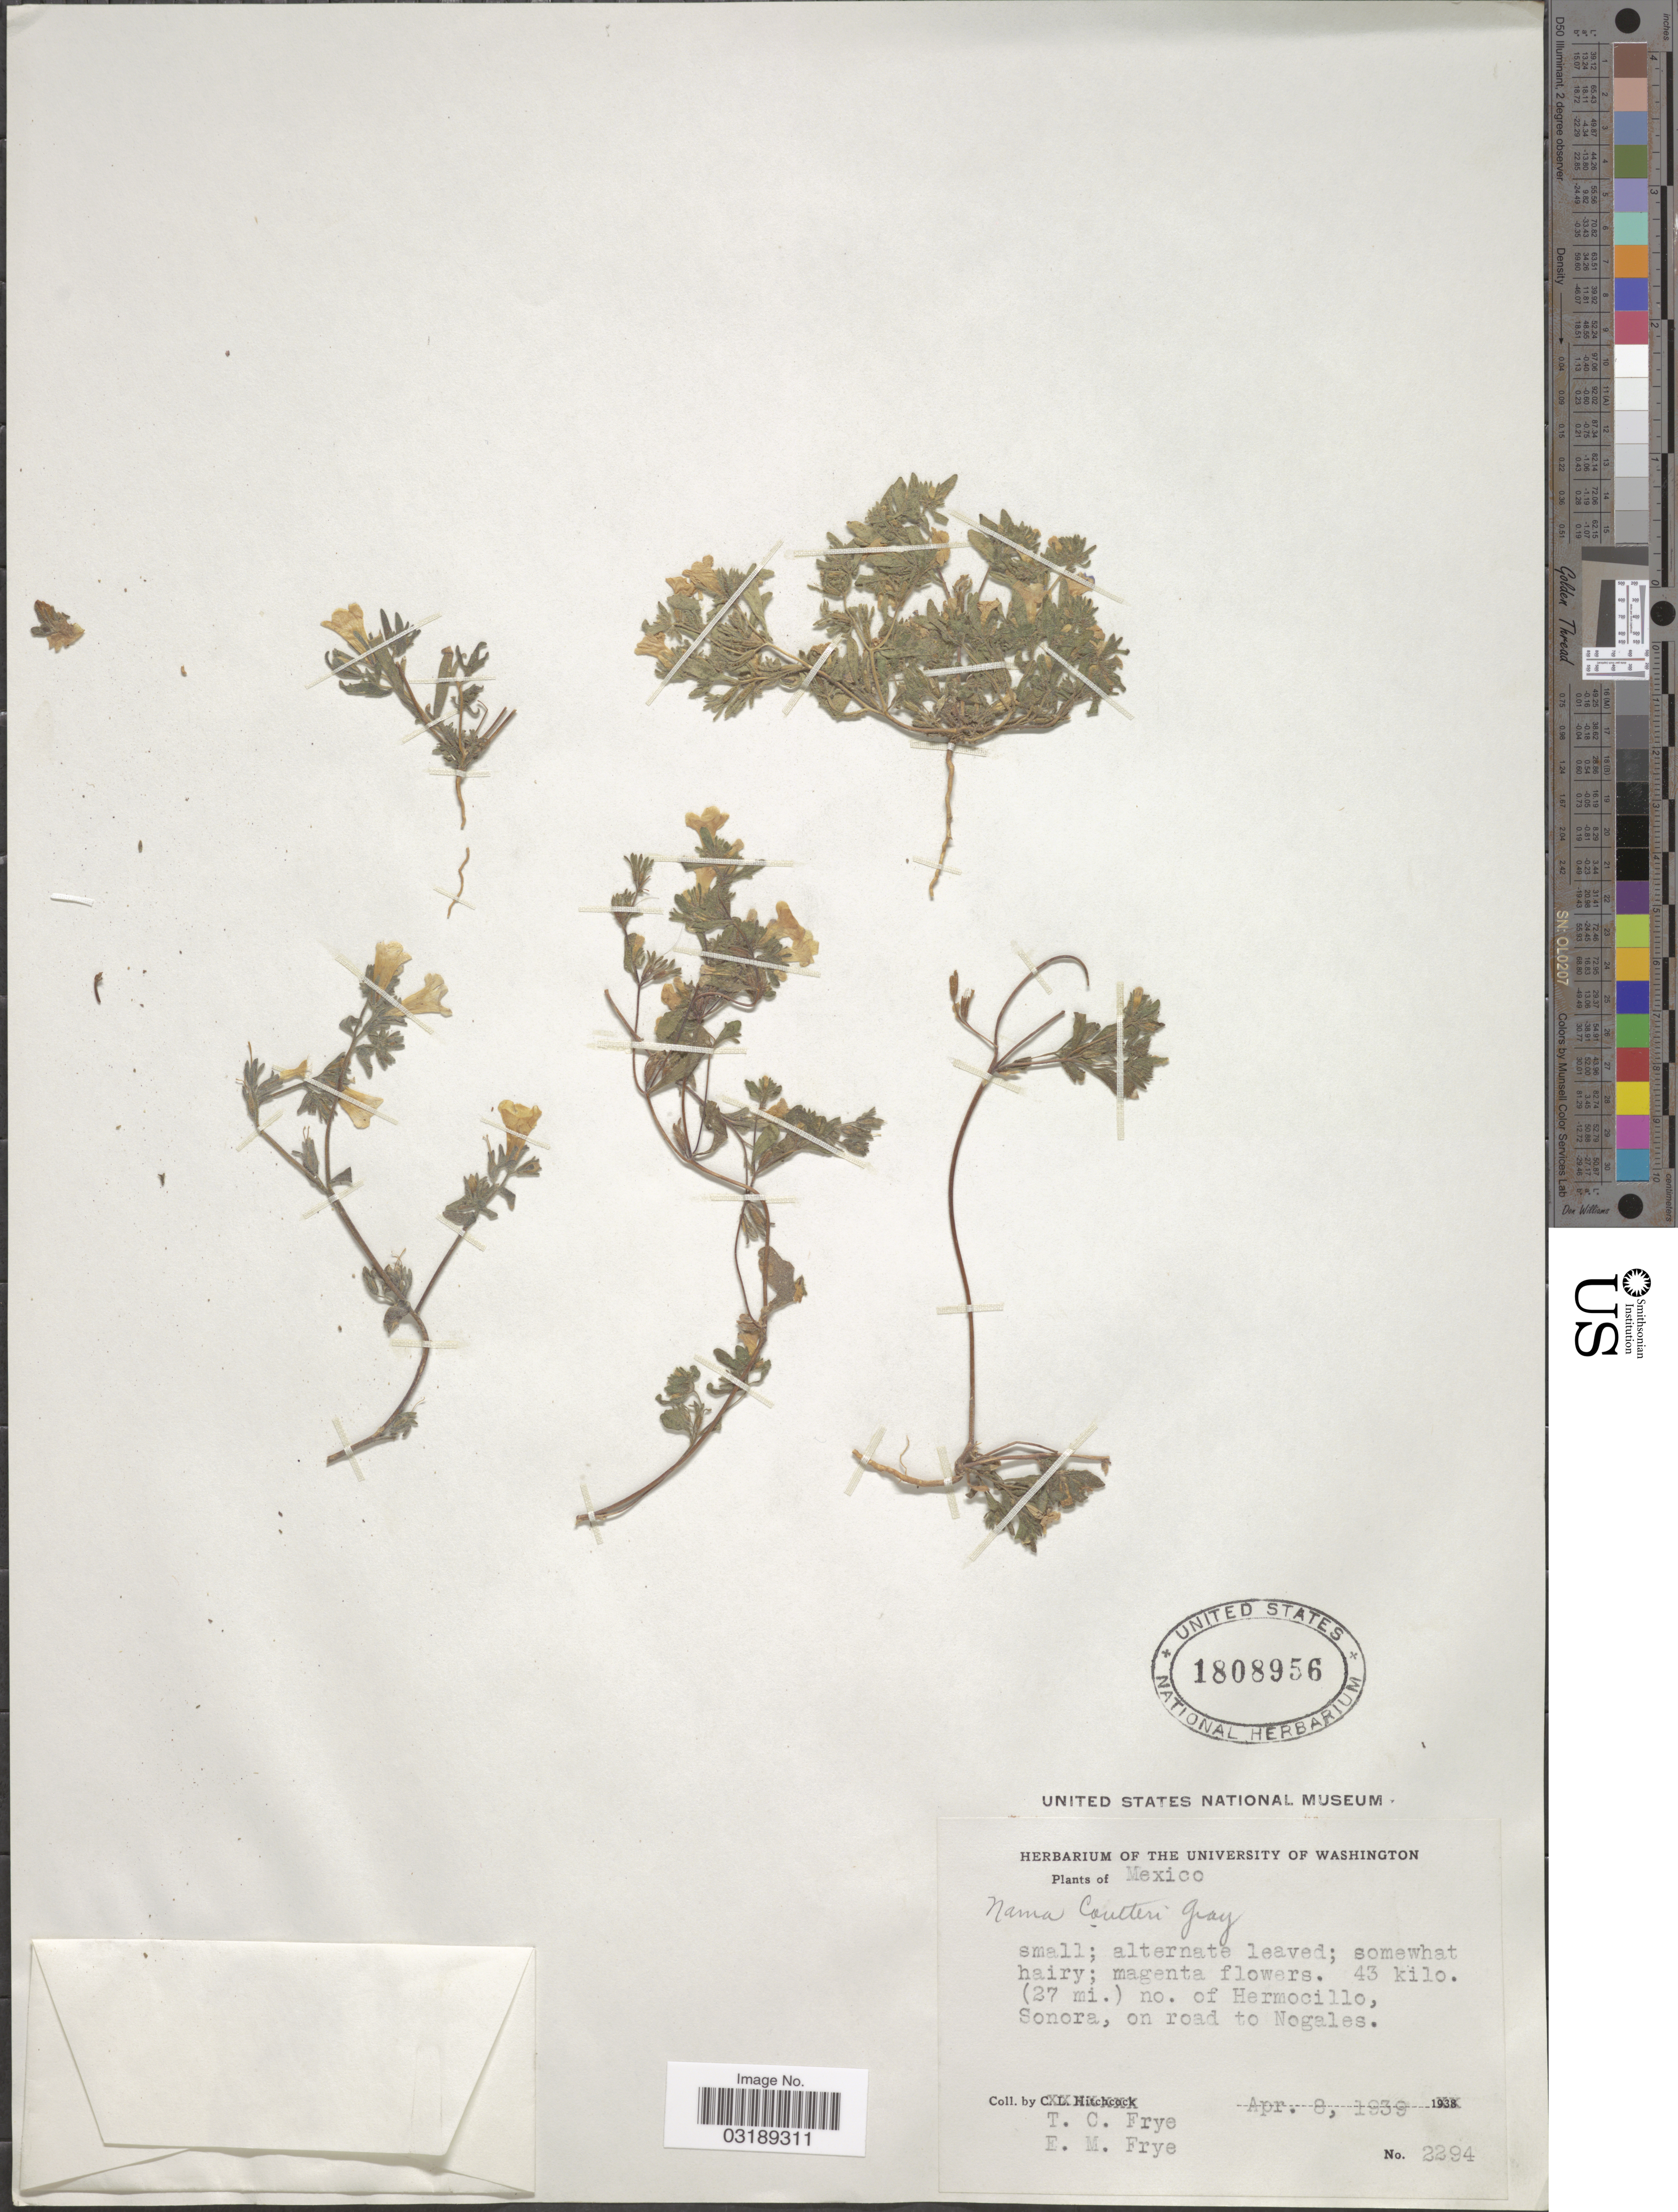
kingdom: Plantae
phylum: Tracheophyta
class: Magnoliopsida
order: Boraginales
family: Namaceae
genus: Nama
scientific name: Nama coulteri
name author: A. Gray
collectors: T. C. Frye & E. Frye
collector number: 2294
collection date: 1939-04-08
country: Mexico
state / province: Sonora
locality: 43 kilo. (27 mi.) no. of Hermocillo, Sonora, on road to Nogales.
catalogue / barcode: US 1808956